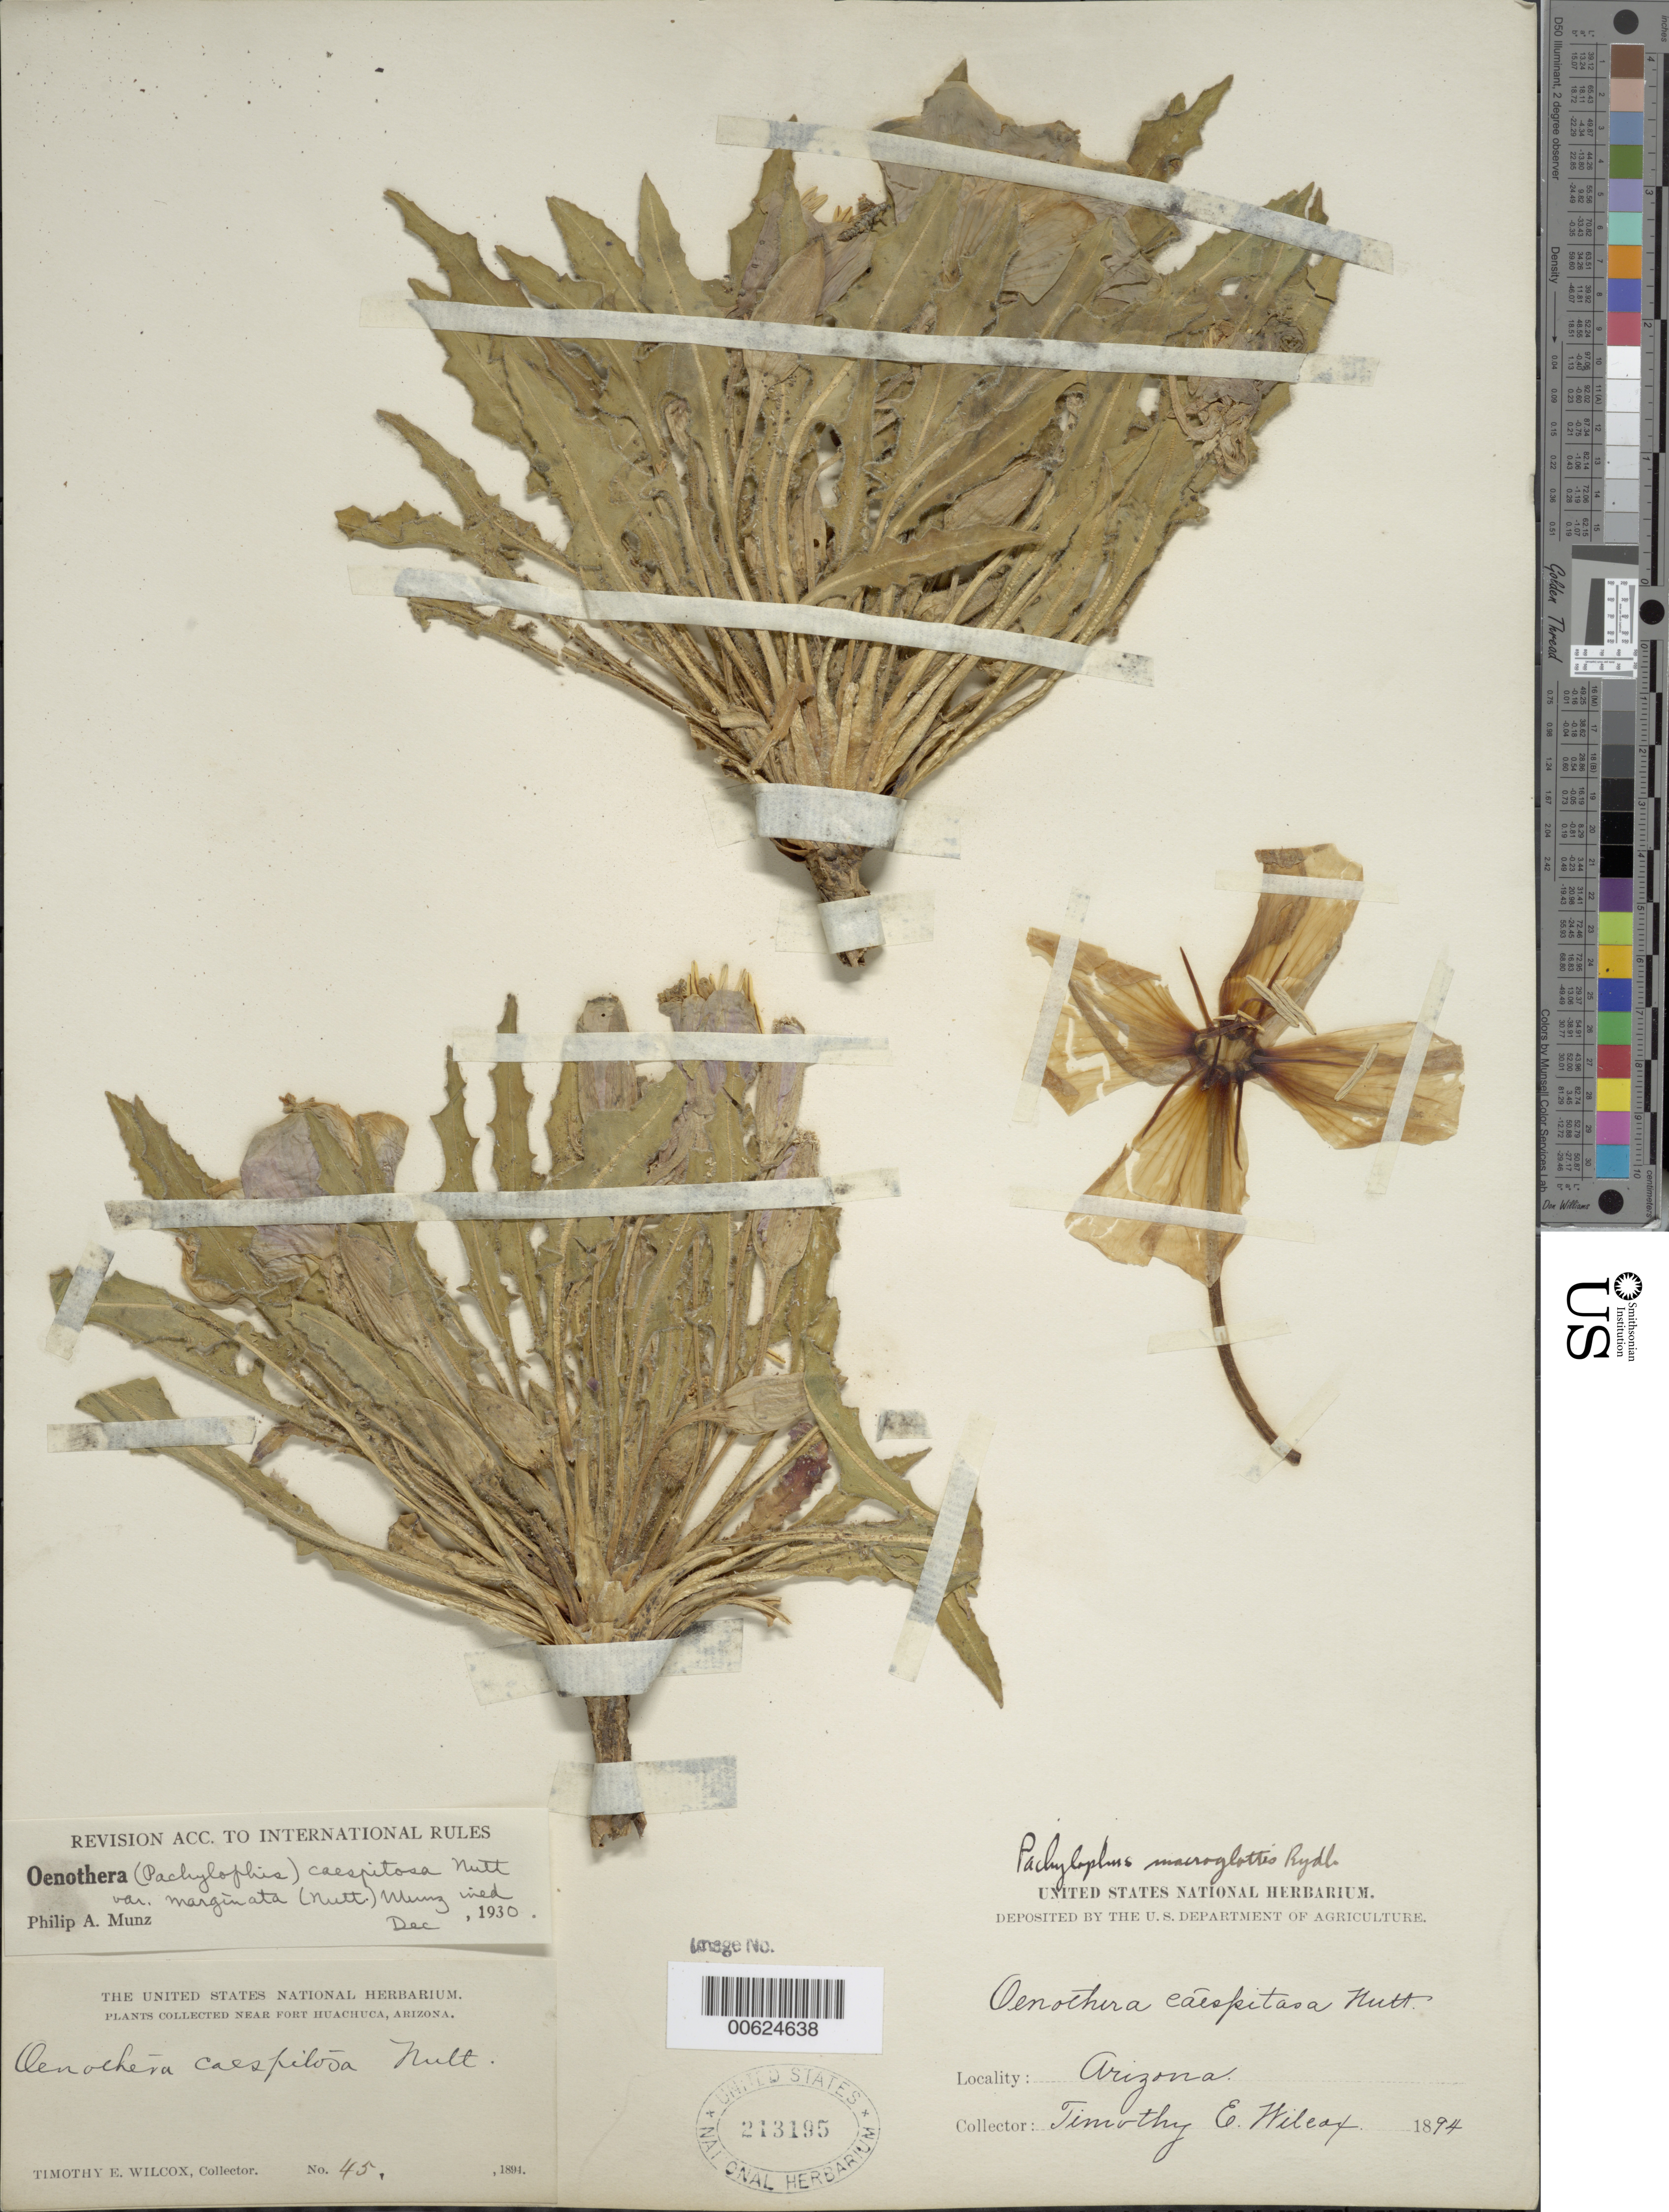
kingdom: Plantae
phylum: Tracheophyta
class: Magnoliopsida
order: Myrtales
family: Onagraceae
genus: Oenothera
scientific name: Oenothera cespitosa subsp. marginata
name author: (Nutt. ex Hook. & Arn.) Munz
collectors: T. E. Wilcox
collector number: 45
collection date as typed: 1894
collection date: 1894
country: United States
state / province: Arizona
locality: Near Fort Huachuca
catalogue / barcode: US 213195